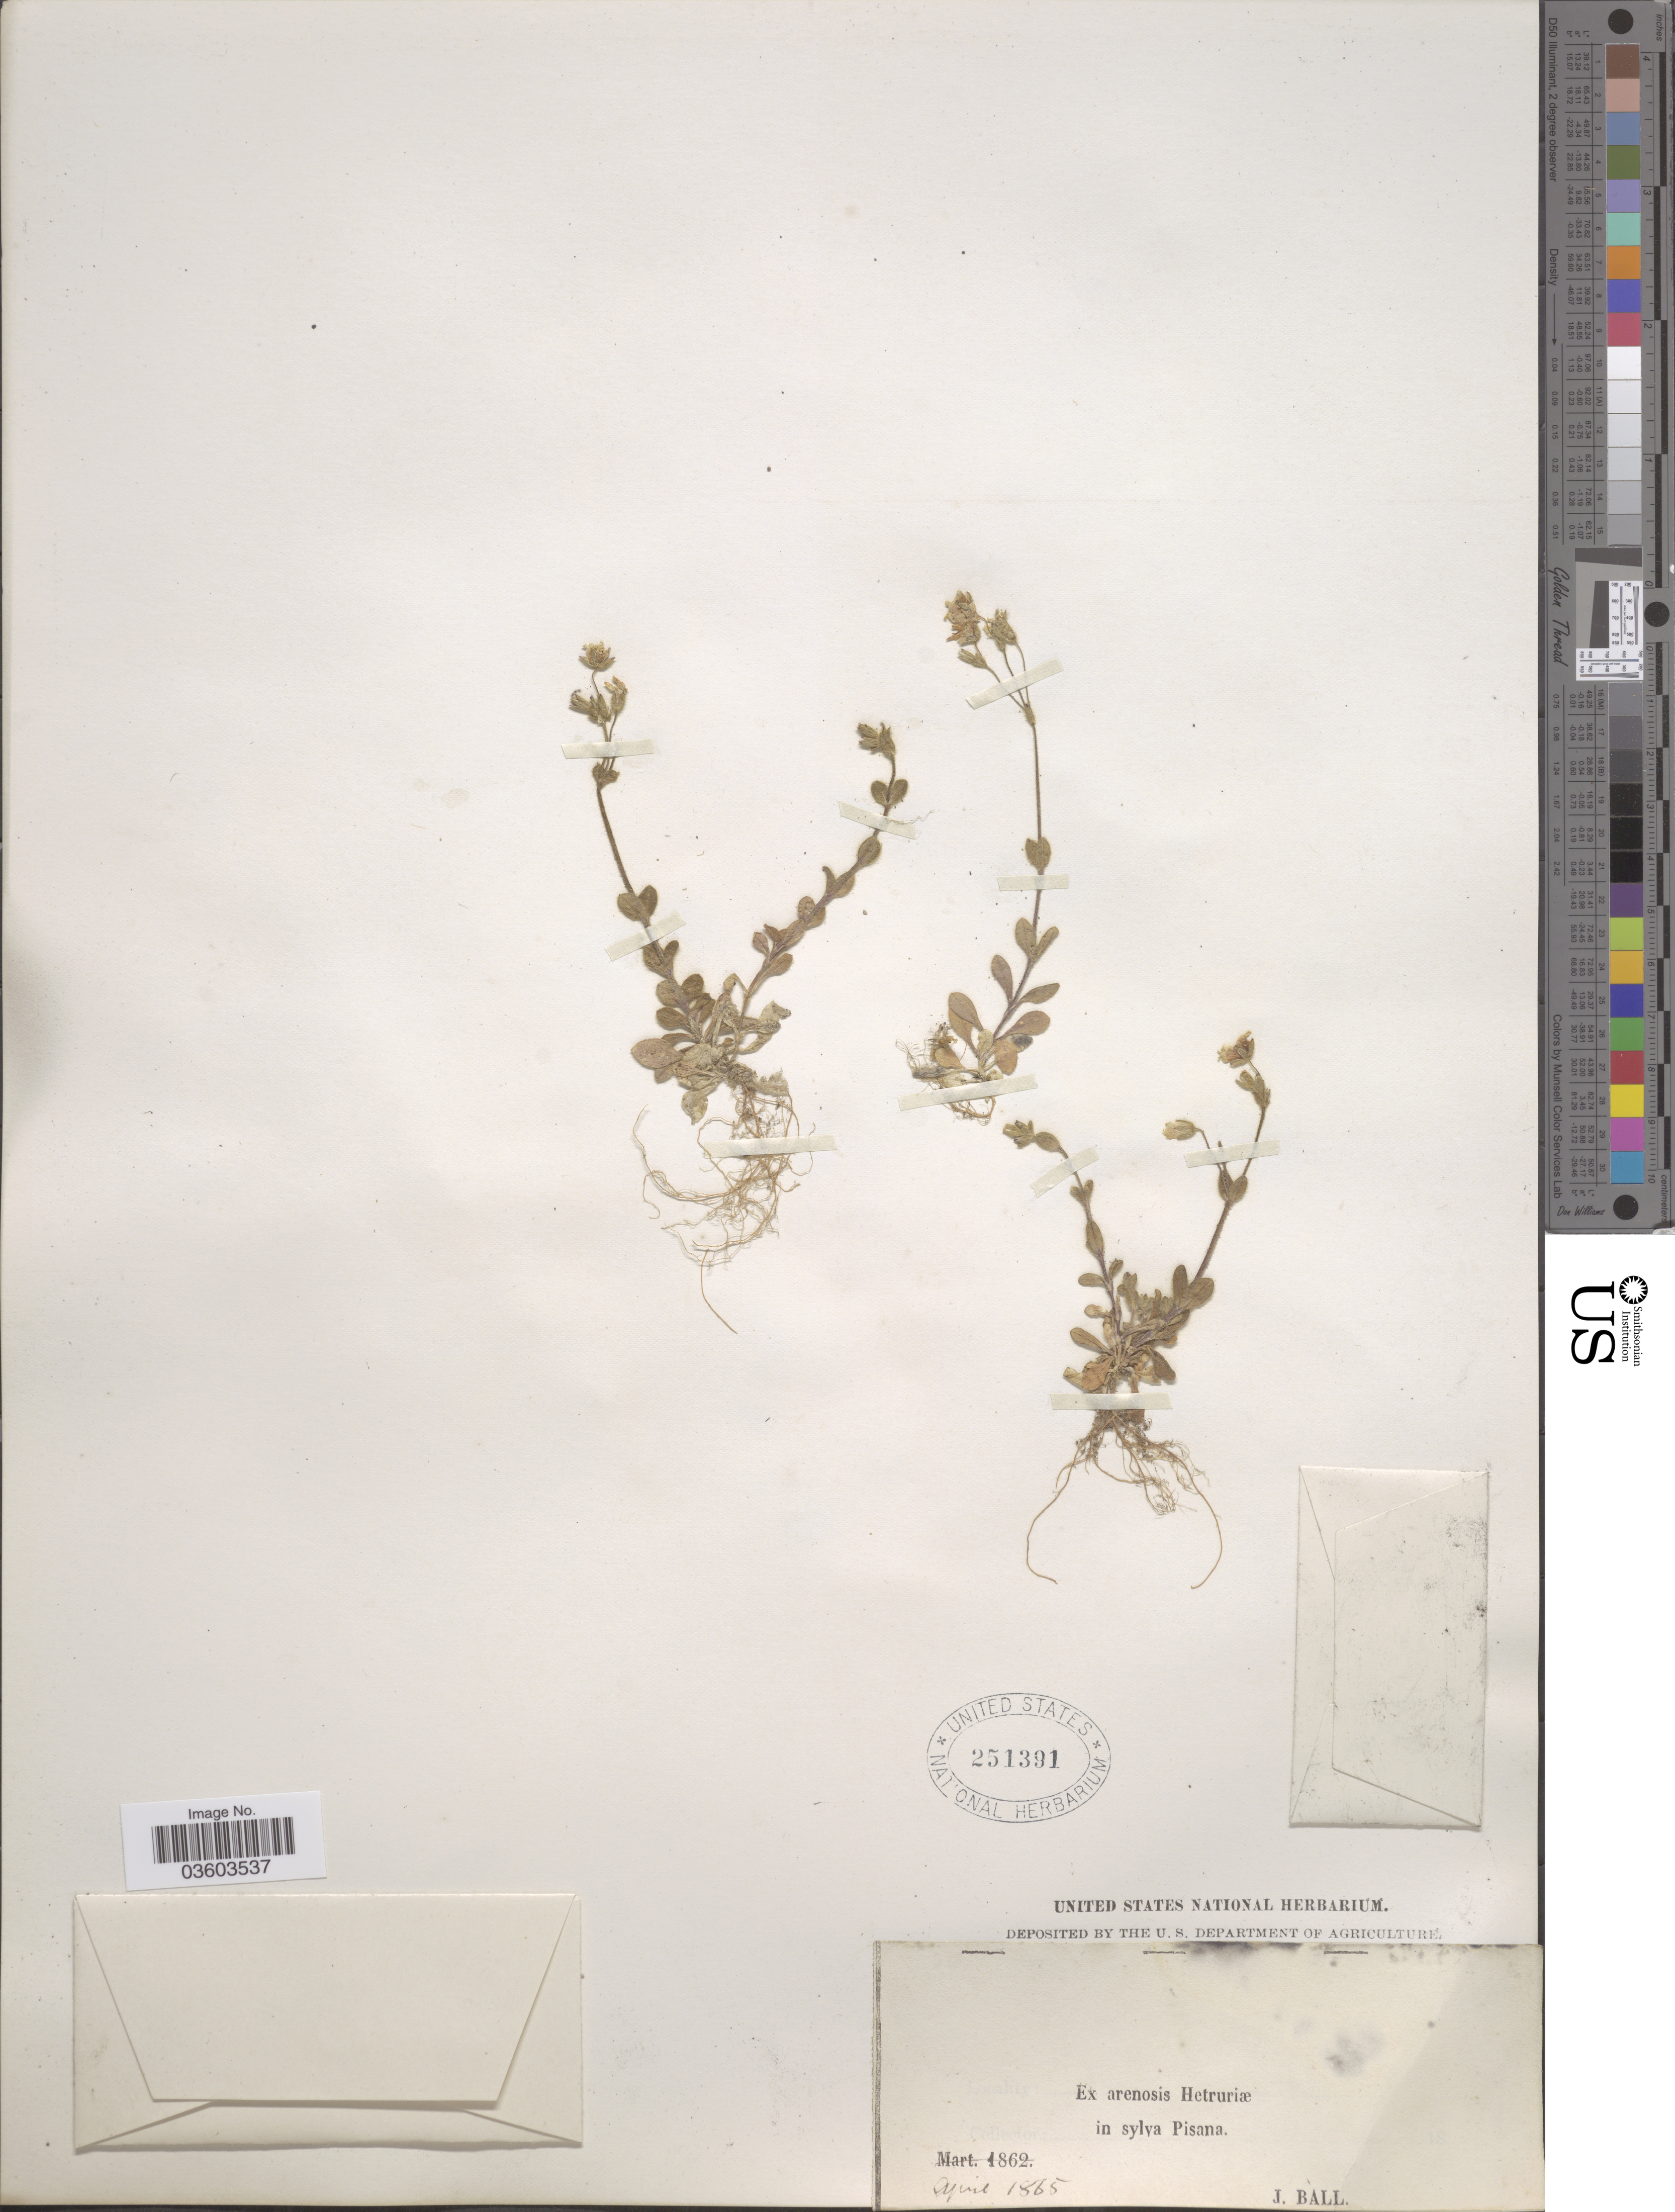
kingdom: Plantae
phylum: Tracheophyta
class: Magnoliopsida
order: Caryophyllales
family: Caryophyllaceae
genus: Cerastium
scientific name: Cerastium sp.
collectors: J. Ball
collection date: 1865-04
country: Italy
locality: Ex arenosis Hetruriæ in sylva Pisana.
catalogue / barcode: US 251391